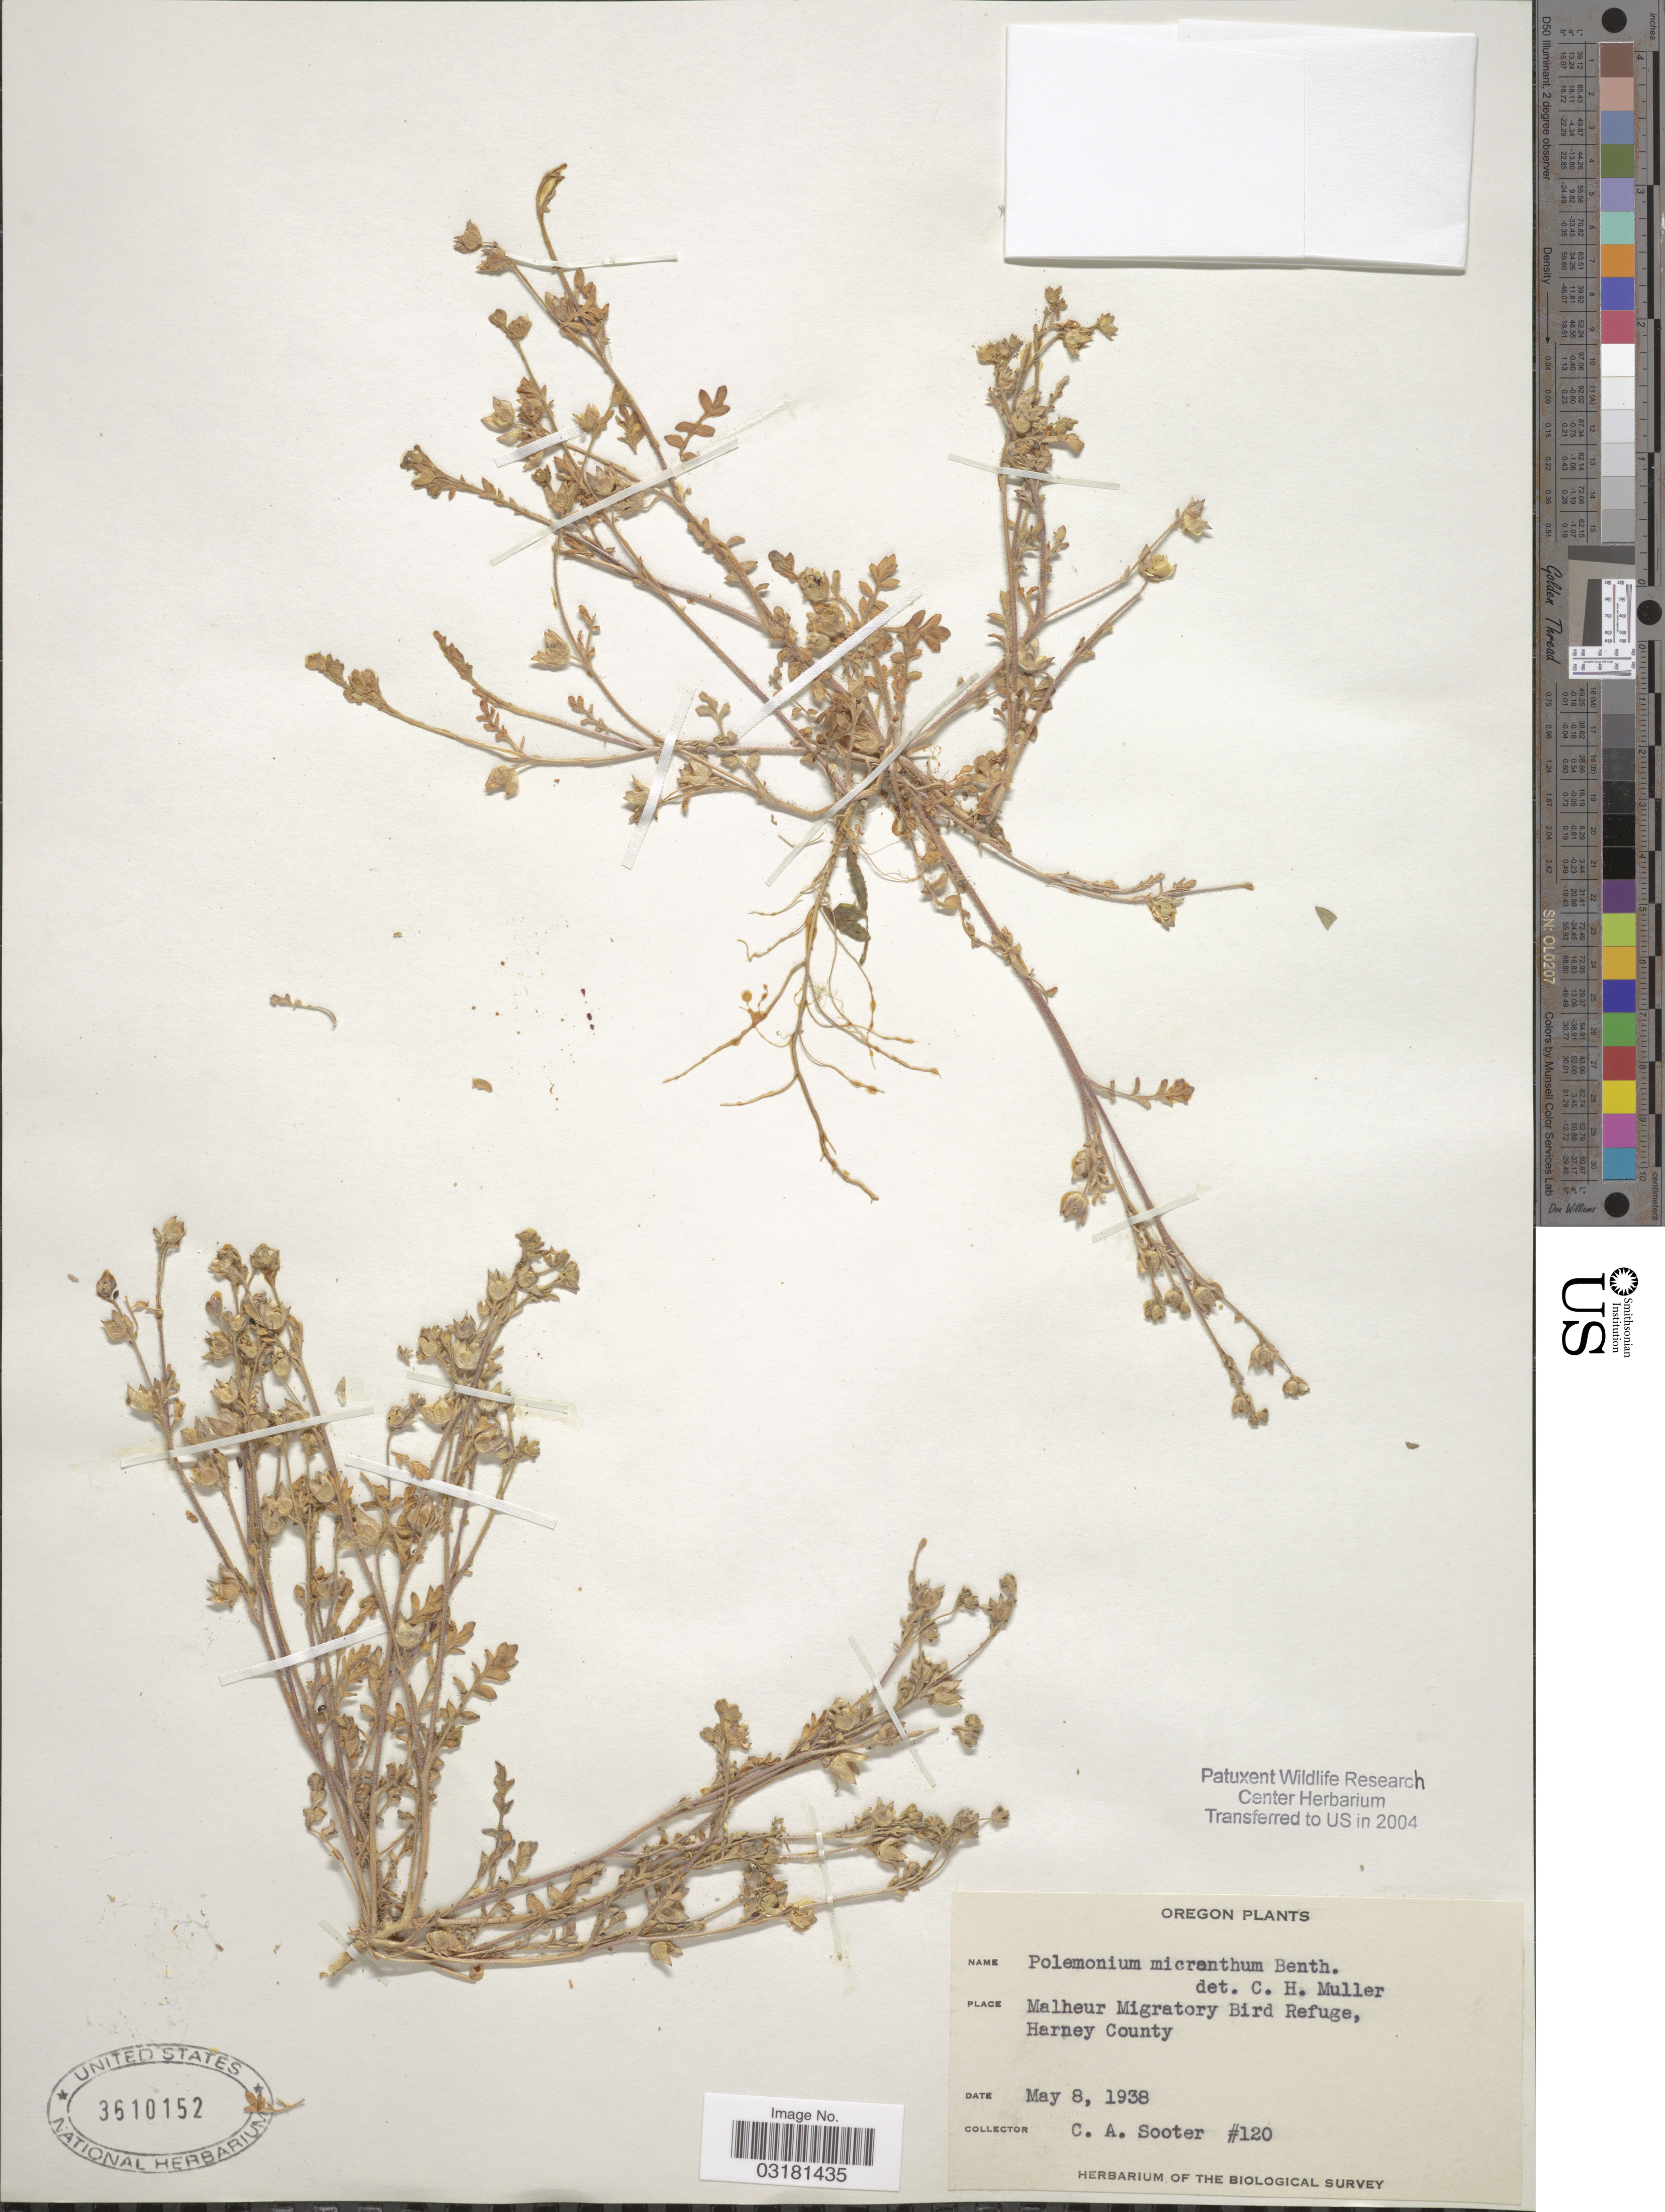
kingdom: Plantae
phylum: Tracheophyta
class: Magnoliopsida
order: Ericales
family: Polemoniaceae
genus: Polemonium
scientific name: Polemonium micranthum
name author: Benth.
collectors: C. Sooter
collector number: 120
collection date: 1938-05-08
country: United States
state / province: Oregon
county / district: Harney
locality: Malheur Migratory Bird Refuge, Harney County.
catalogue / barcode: US 3610152